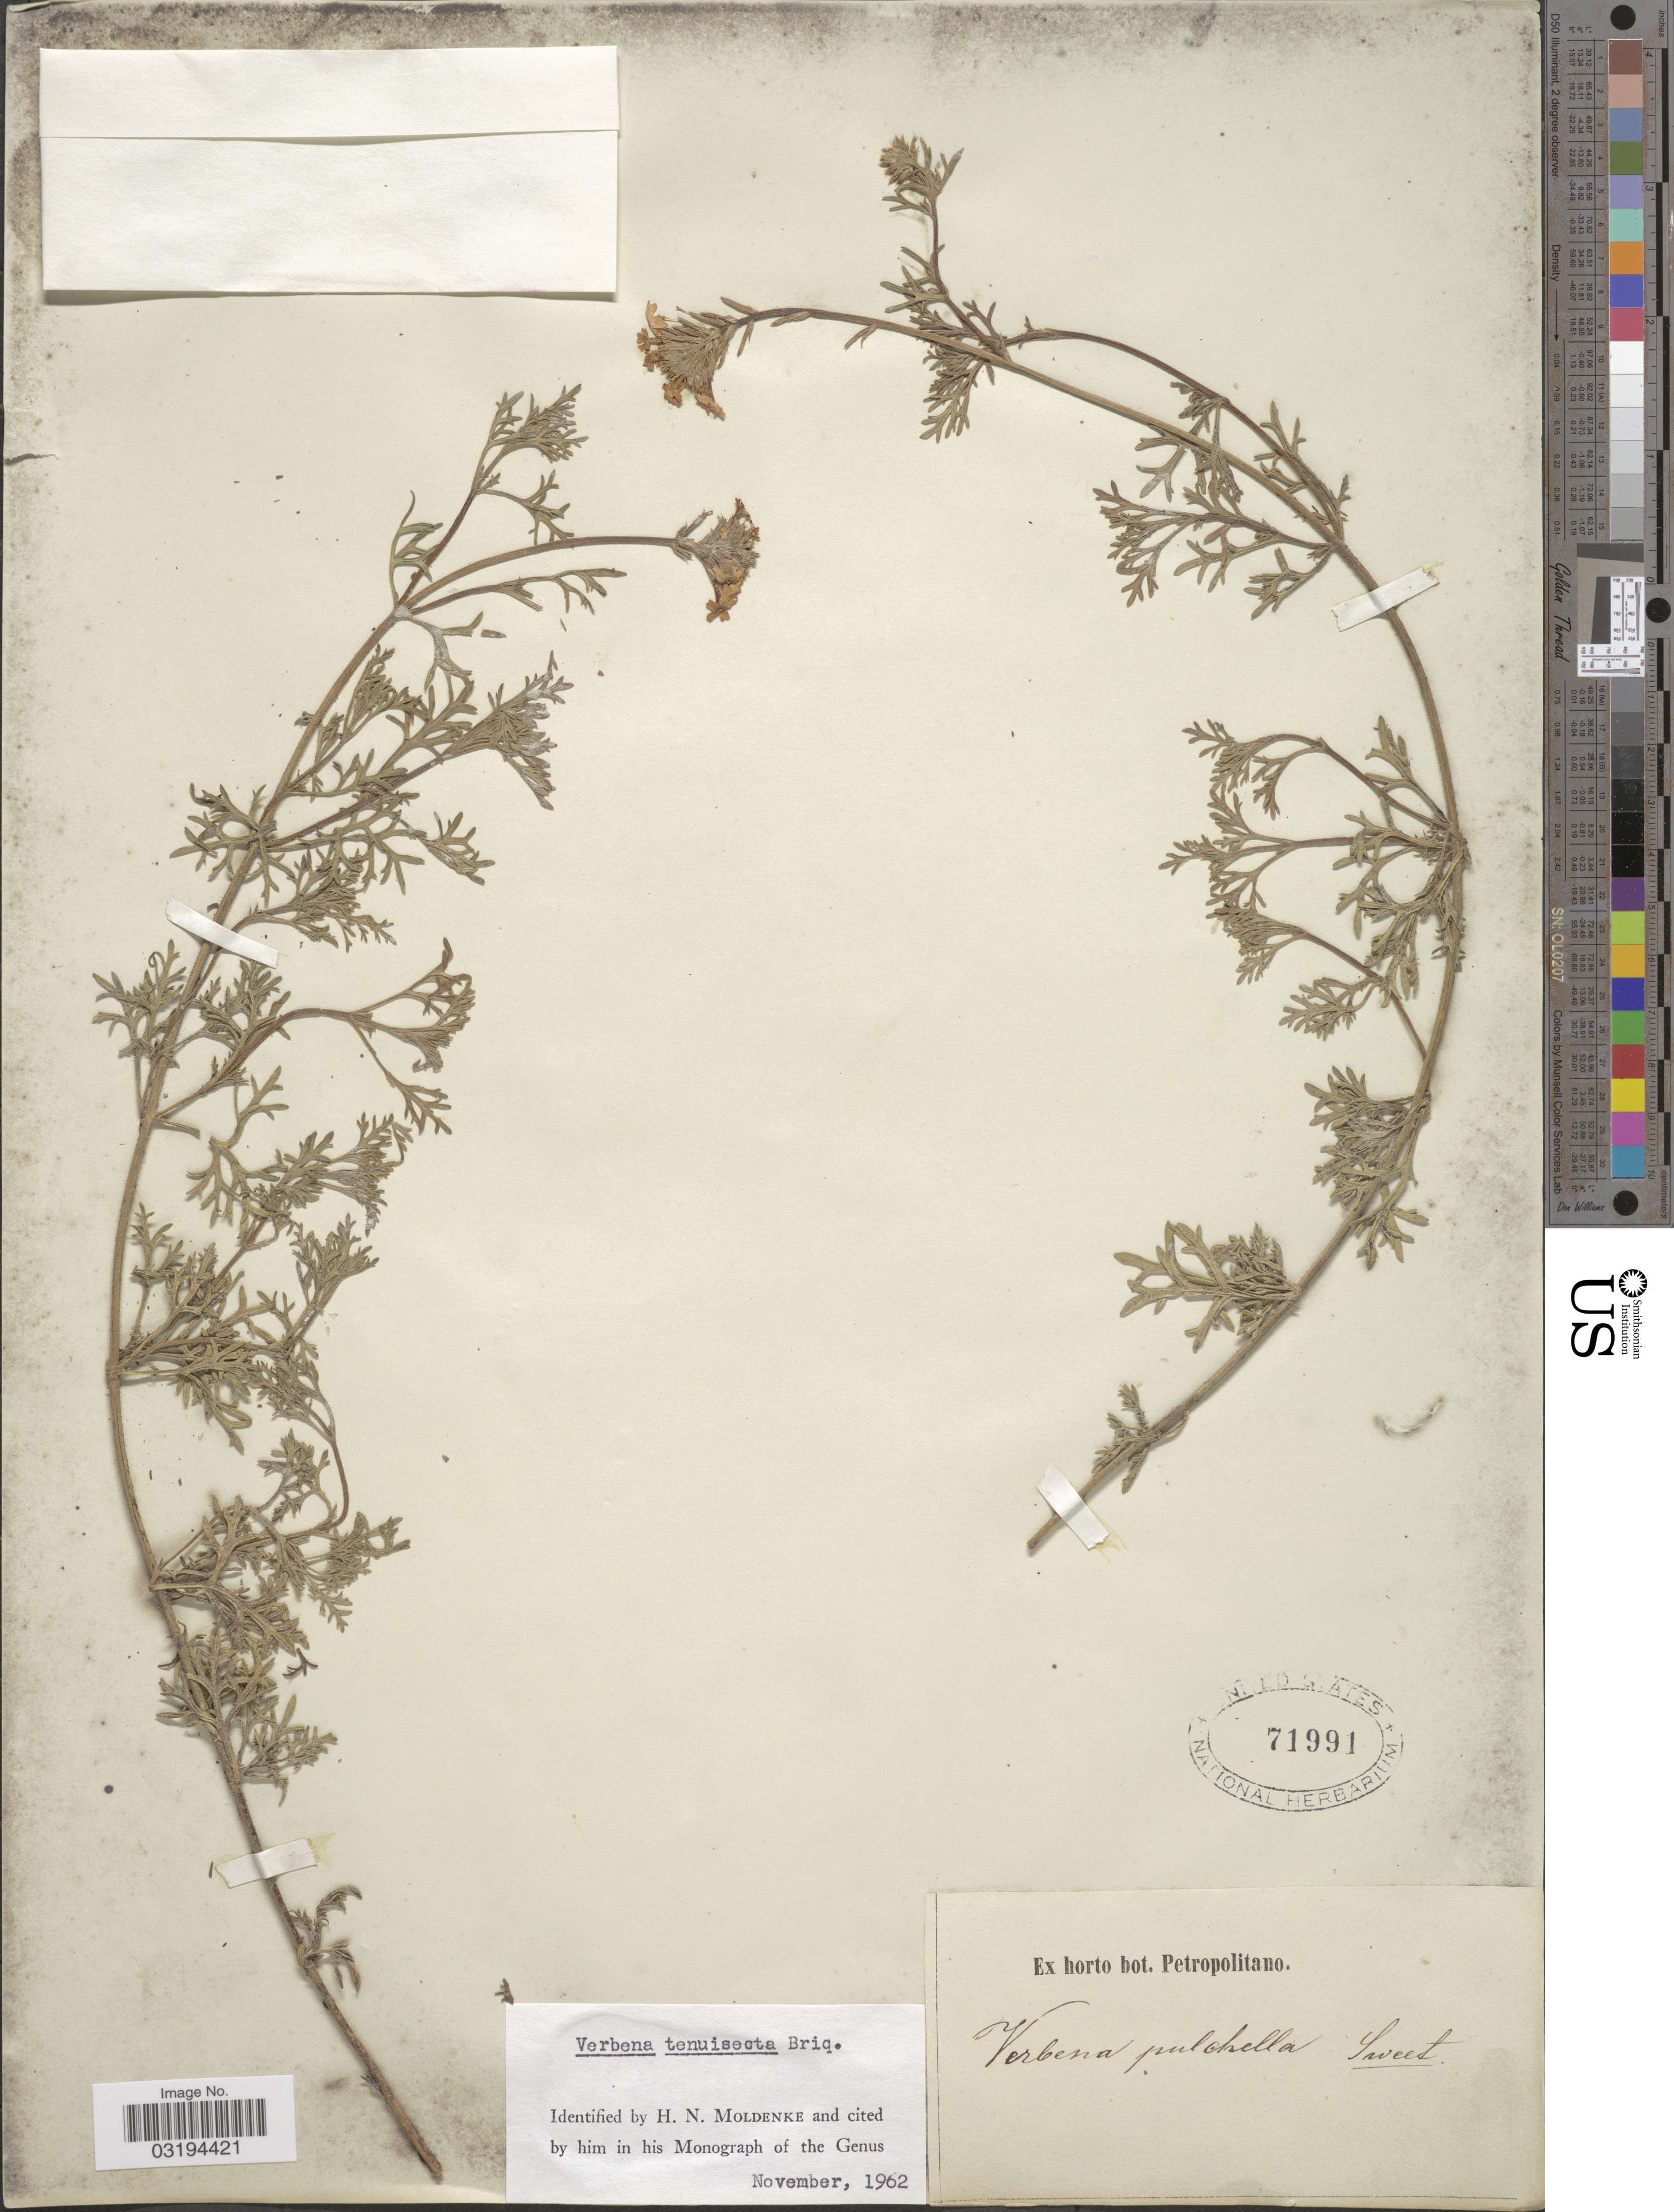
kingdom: Plantae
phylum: Tracheophyta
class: Magnoliopsida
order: Lamiales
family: Verbenaceae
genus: Verbena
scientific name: Verbena tenuisecta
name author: Briq.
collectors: ex Horto Bot. Petropolitano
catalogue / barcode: US 71991